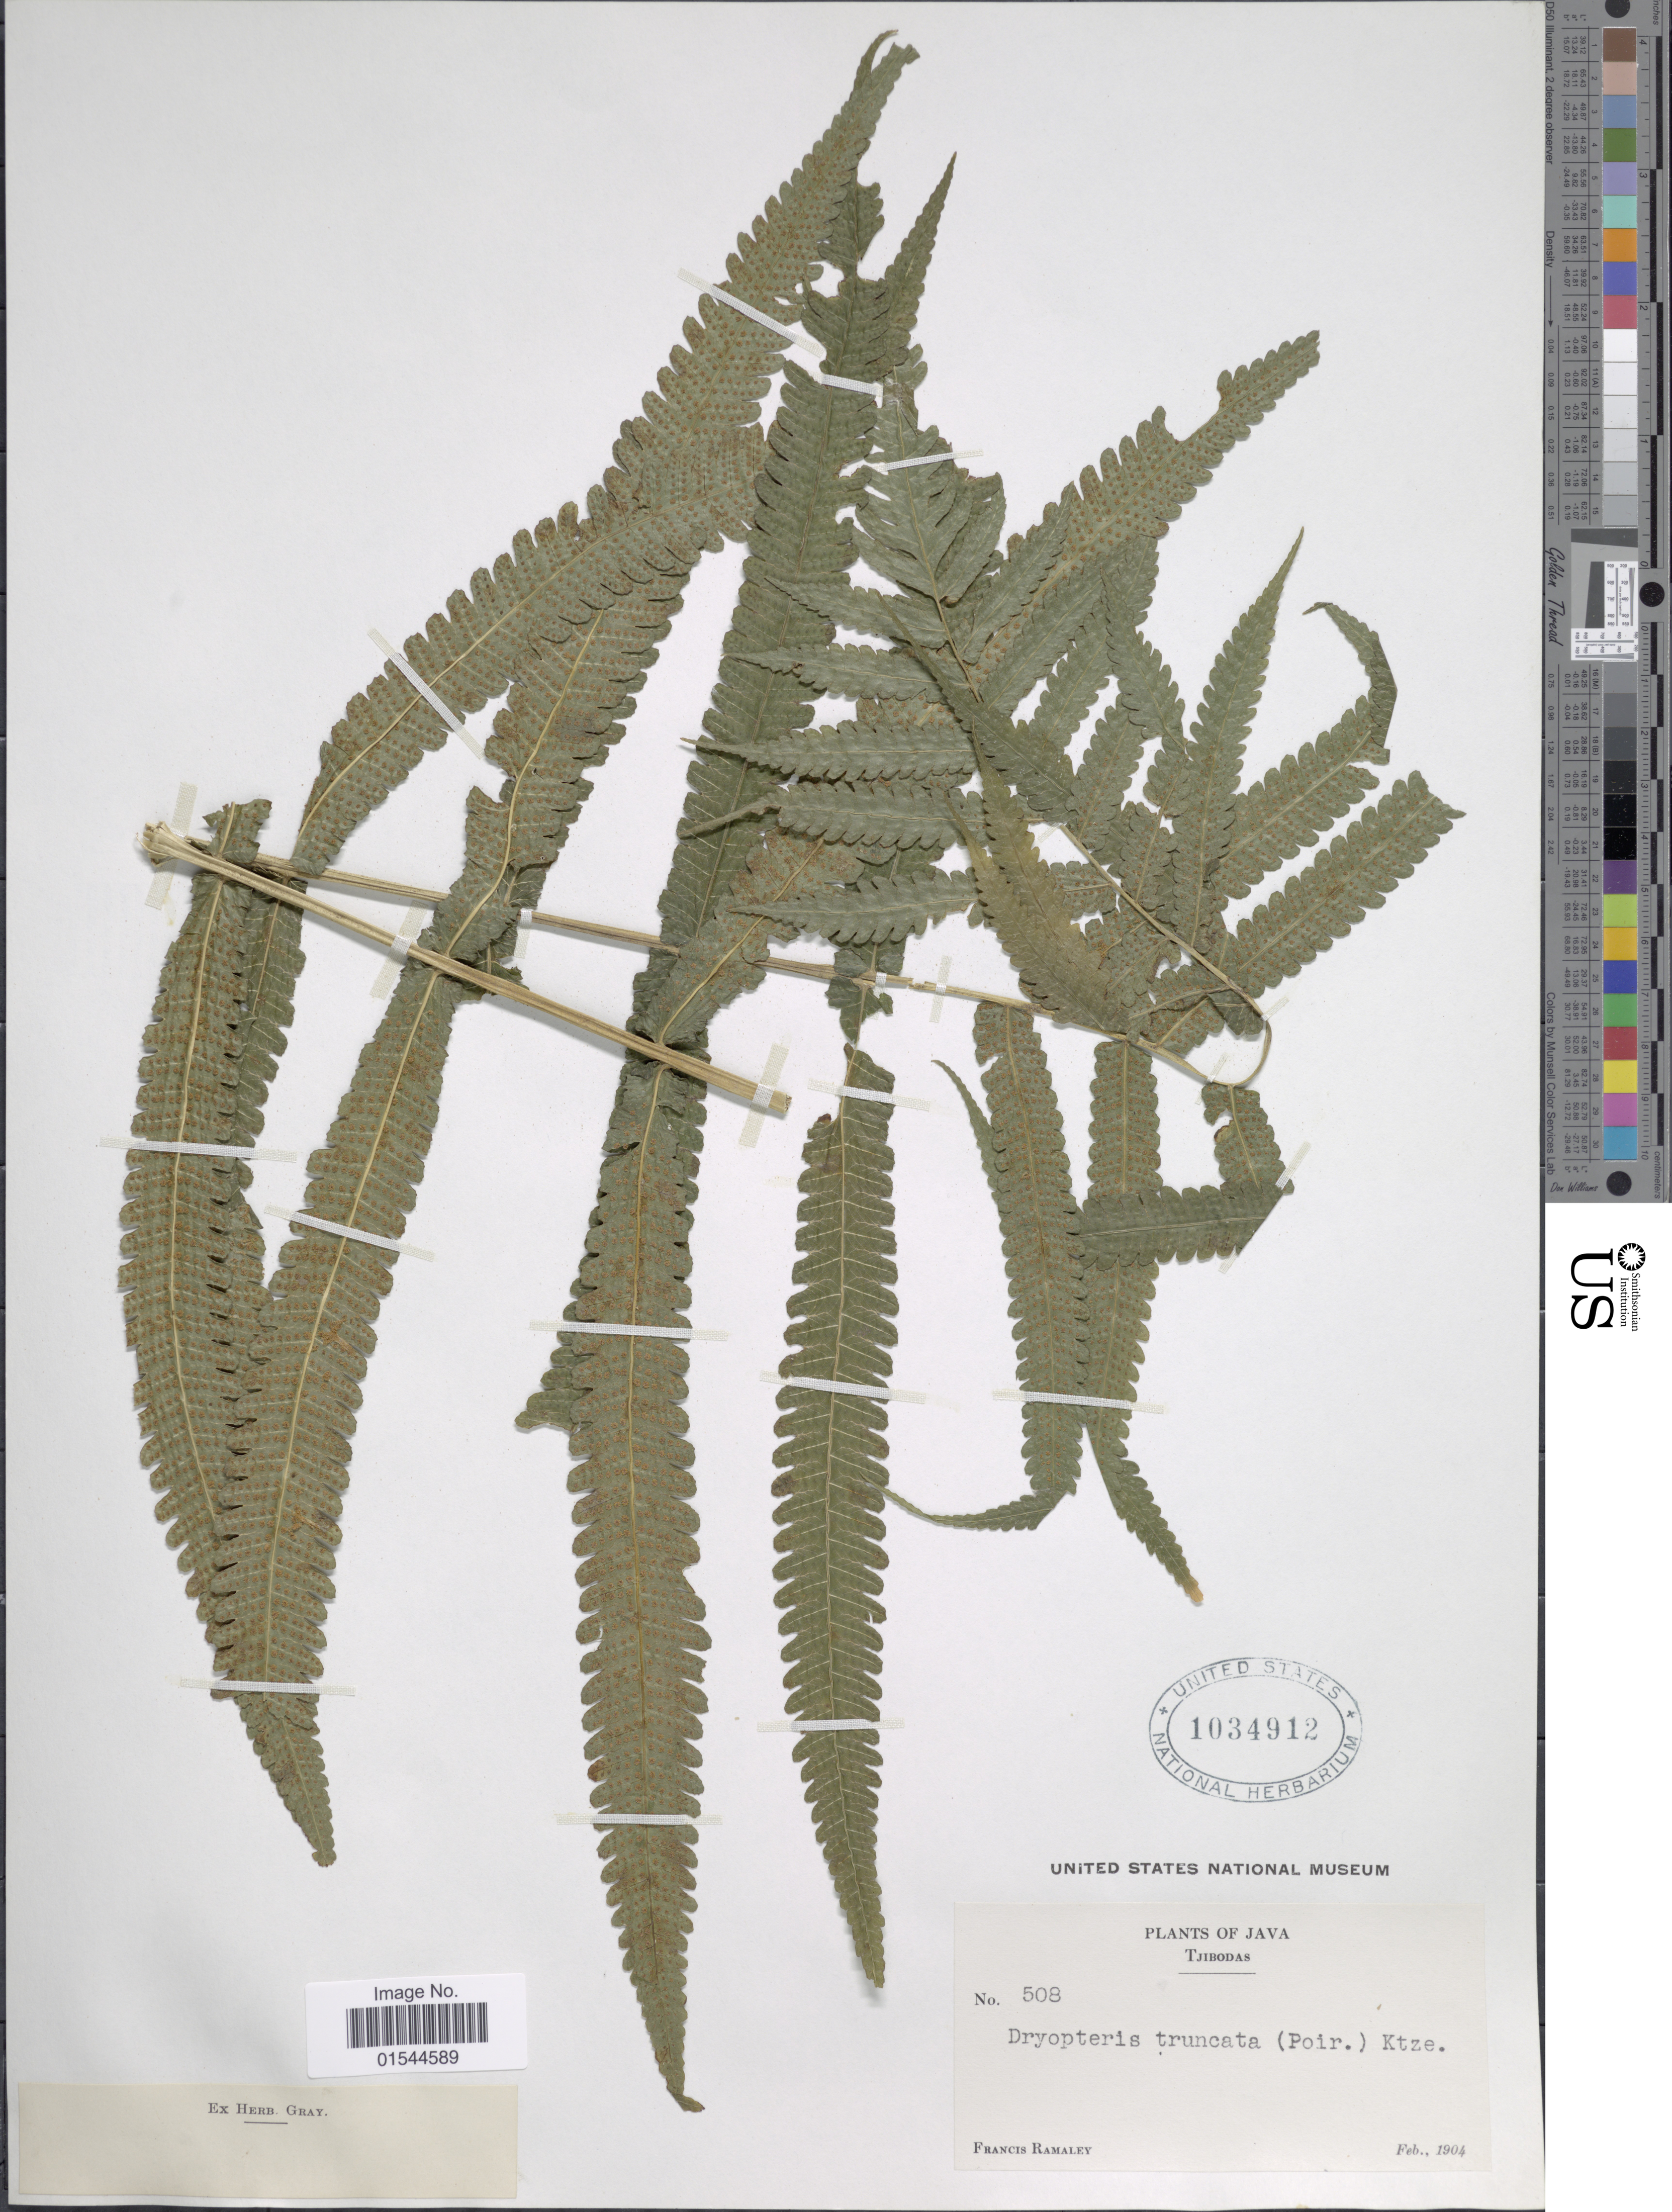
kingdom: Plantae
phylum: Tracheophyta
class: Polypodiopsida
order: Polypodiales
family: Thelypteridaceae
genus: Pneumatopteris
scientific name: Pneumatopteris truncata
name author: (Poir.) Holttum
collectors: F. Ramaley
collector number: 508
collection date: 1904-02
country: Hungary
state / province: Dunaújváros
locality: Tjibodas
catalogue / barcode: US 1034912